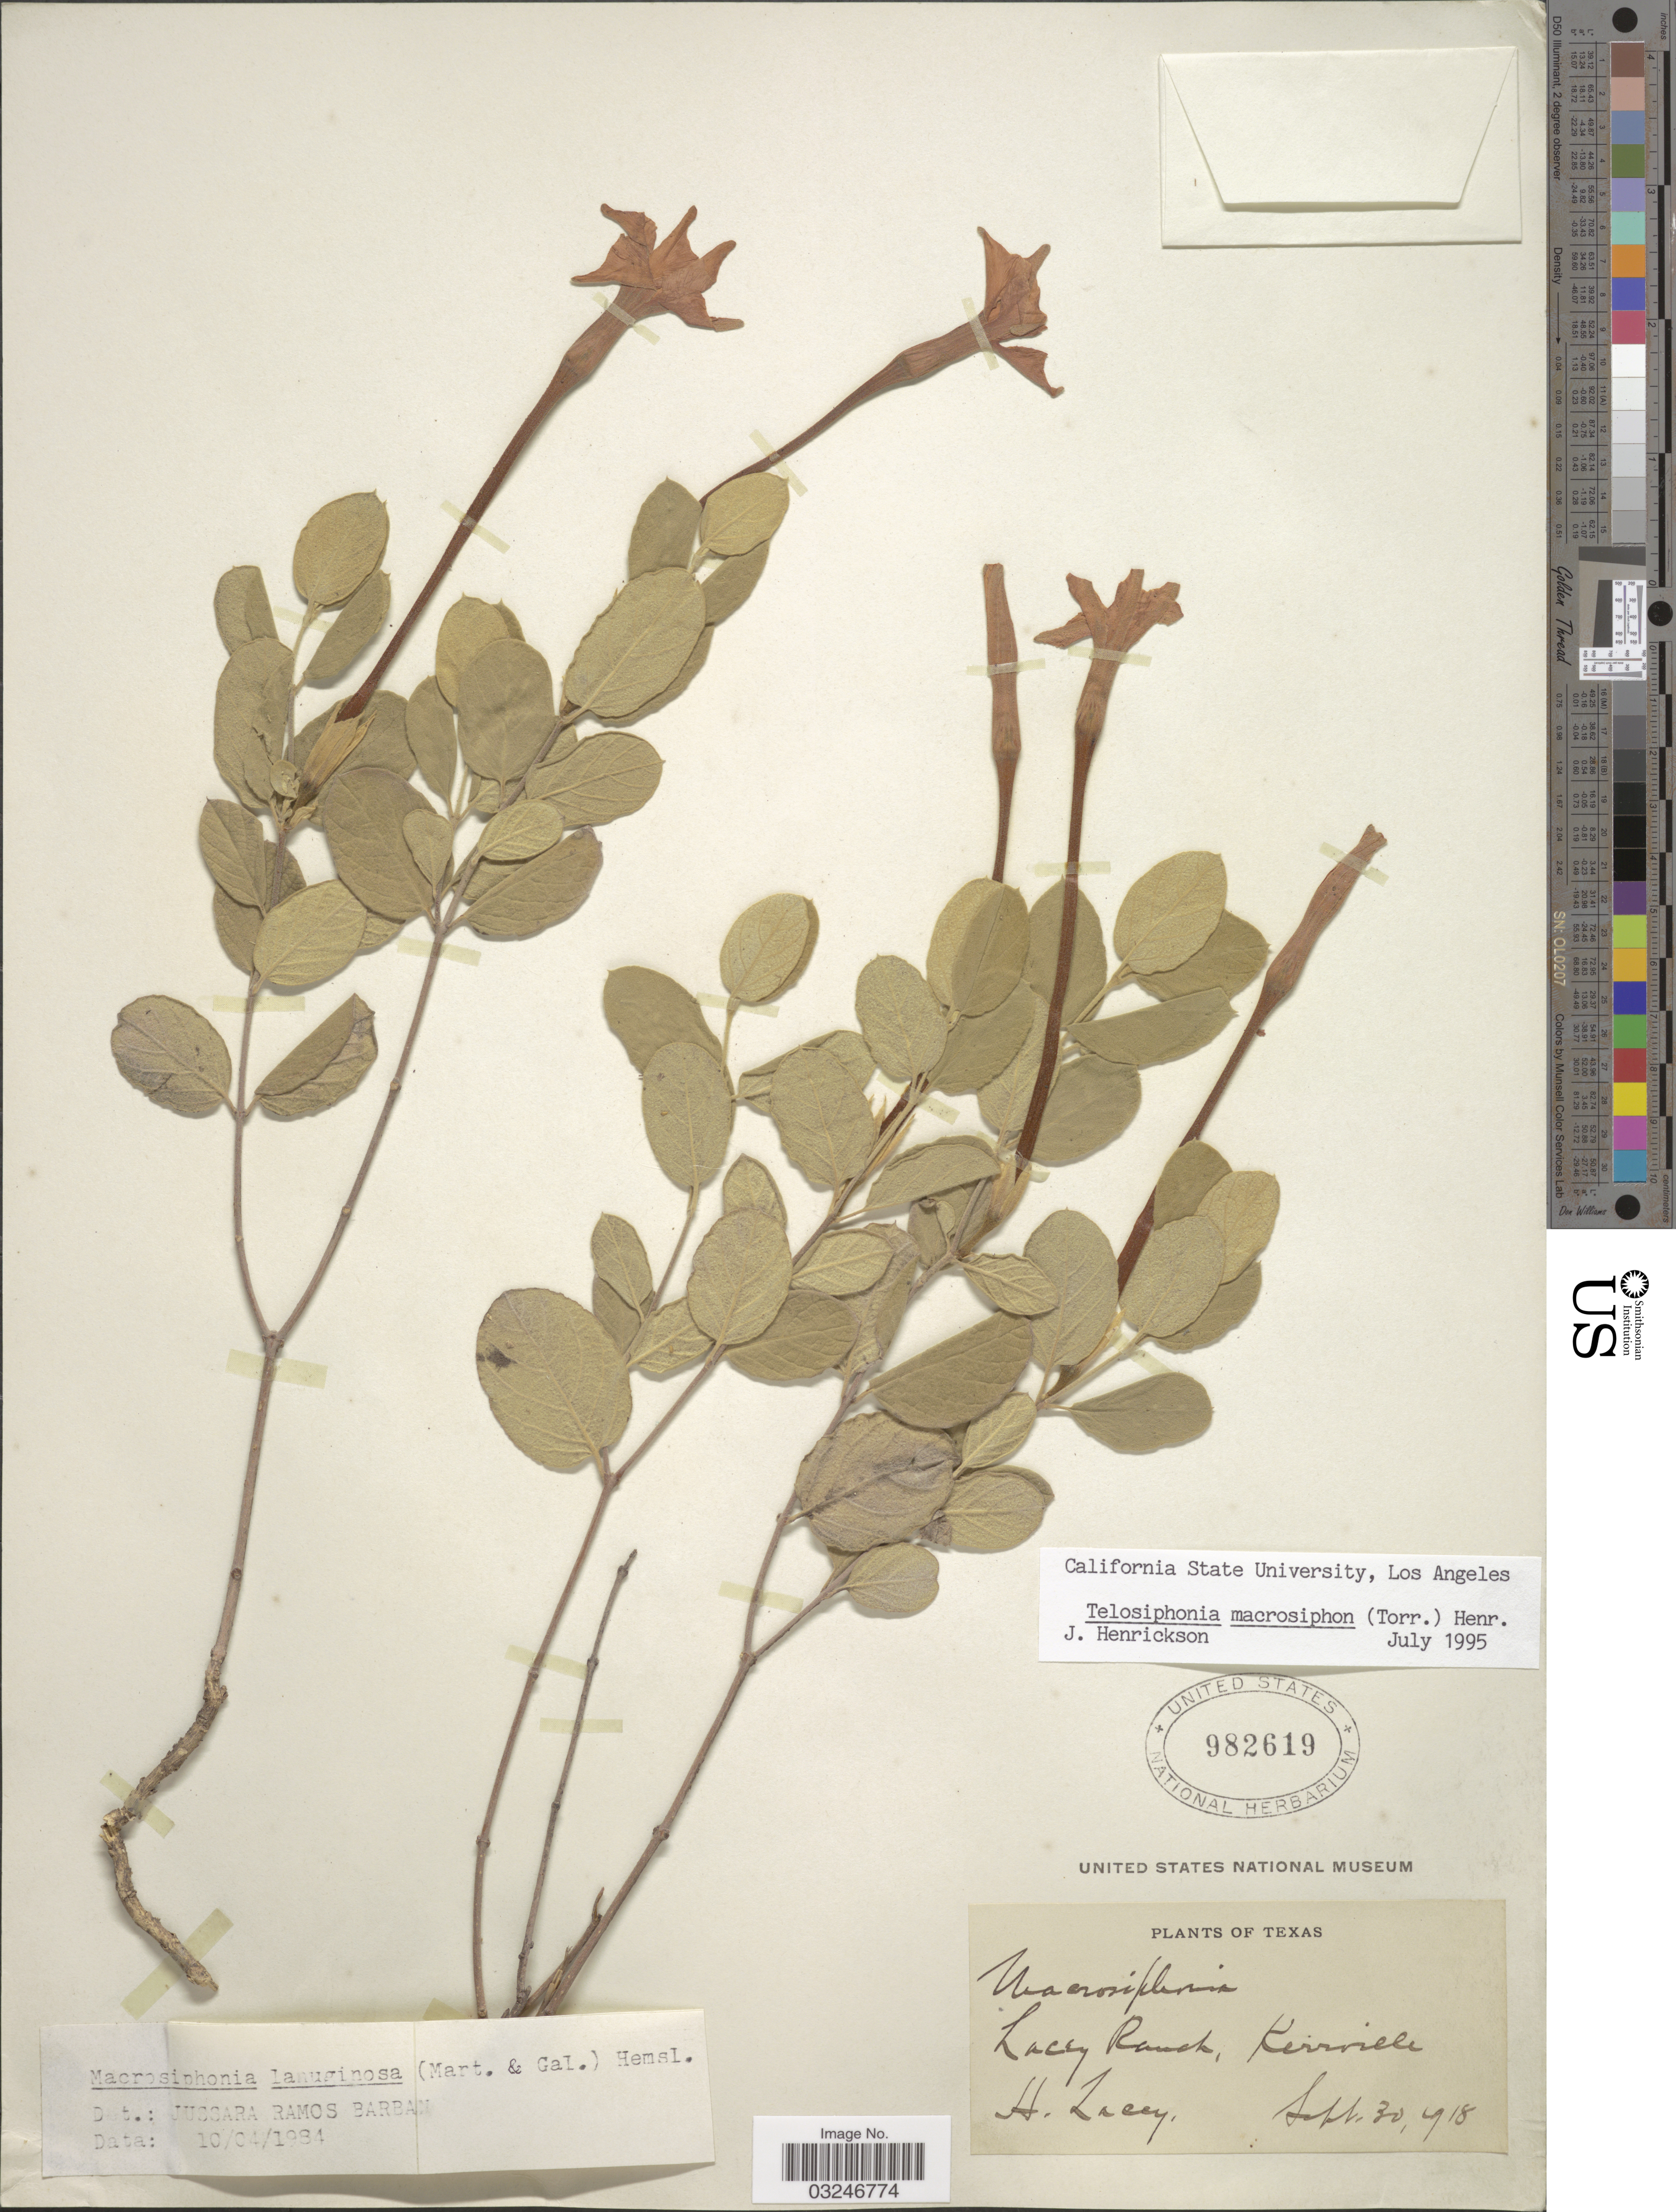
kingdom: Plantae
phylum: Tracheophyta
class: Magnoliopsida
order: Gentianales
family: Apocynaceae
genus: Telosiphonia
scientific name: Telosiphonia macrosiphon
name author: (Torr.) Henrickson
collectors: H. Lacey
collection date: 1918-09-30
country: United States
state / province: Texas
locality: Lacey Ranch, Kerrville.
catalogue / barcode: US 982619